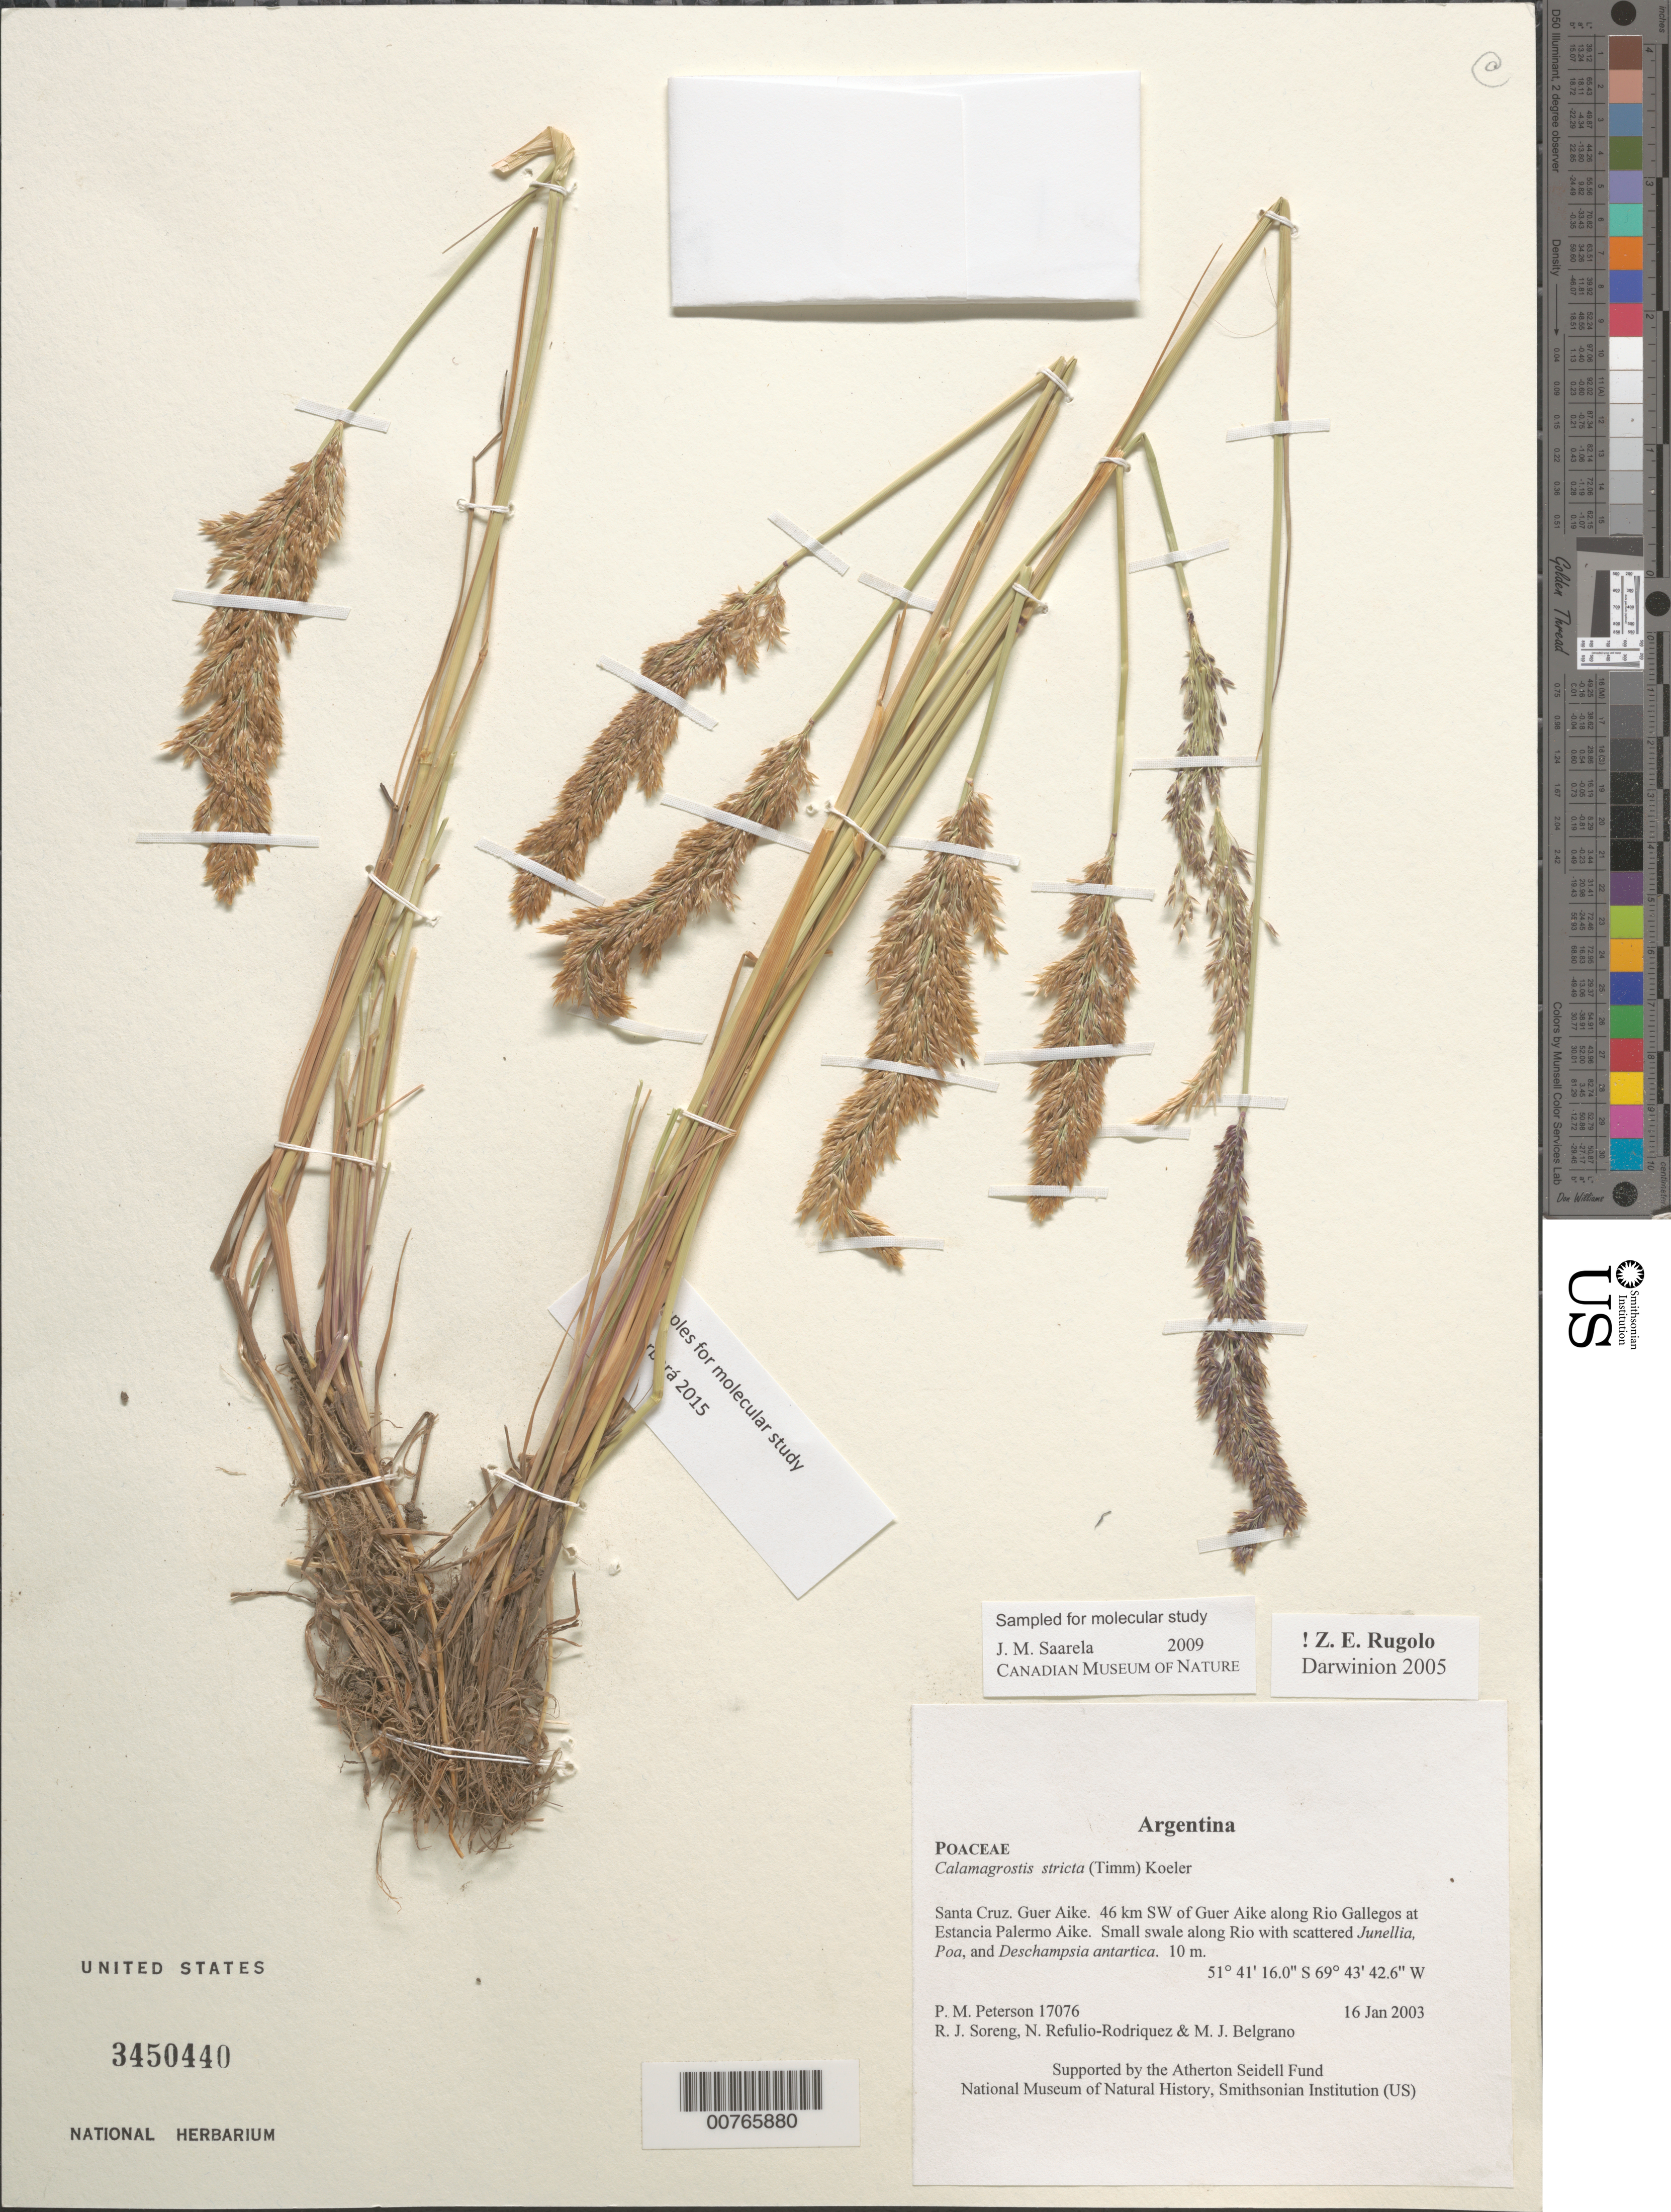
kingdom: Plantae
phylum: Tracheophyta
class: Liliopsida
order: Poales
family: Poaceae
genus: Calamagrostis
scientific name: Calamagrostis neglecta subsp. neglecta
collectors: P. M. Peterson, R. J. Soreng, N. Refulio-Rodríguez & M. Belgrano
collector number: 17076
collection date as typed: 16 Jan 2003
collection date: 2003-01-16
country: Argentina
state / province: Santa Cruz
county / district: Guer Aike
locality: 46 km SW of Guer Aike along Rio Gallegos at Estancia Palermo Aike. Small swale along Rio with scattered Junellia, Poa, and Deschampsia antartica.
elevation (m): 10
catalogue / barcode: US 3450440